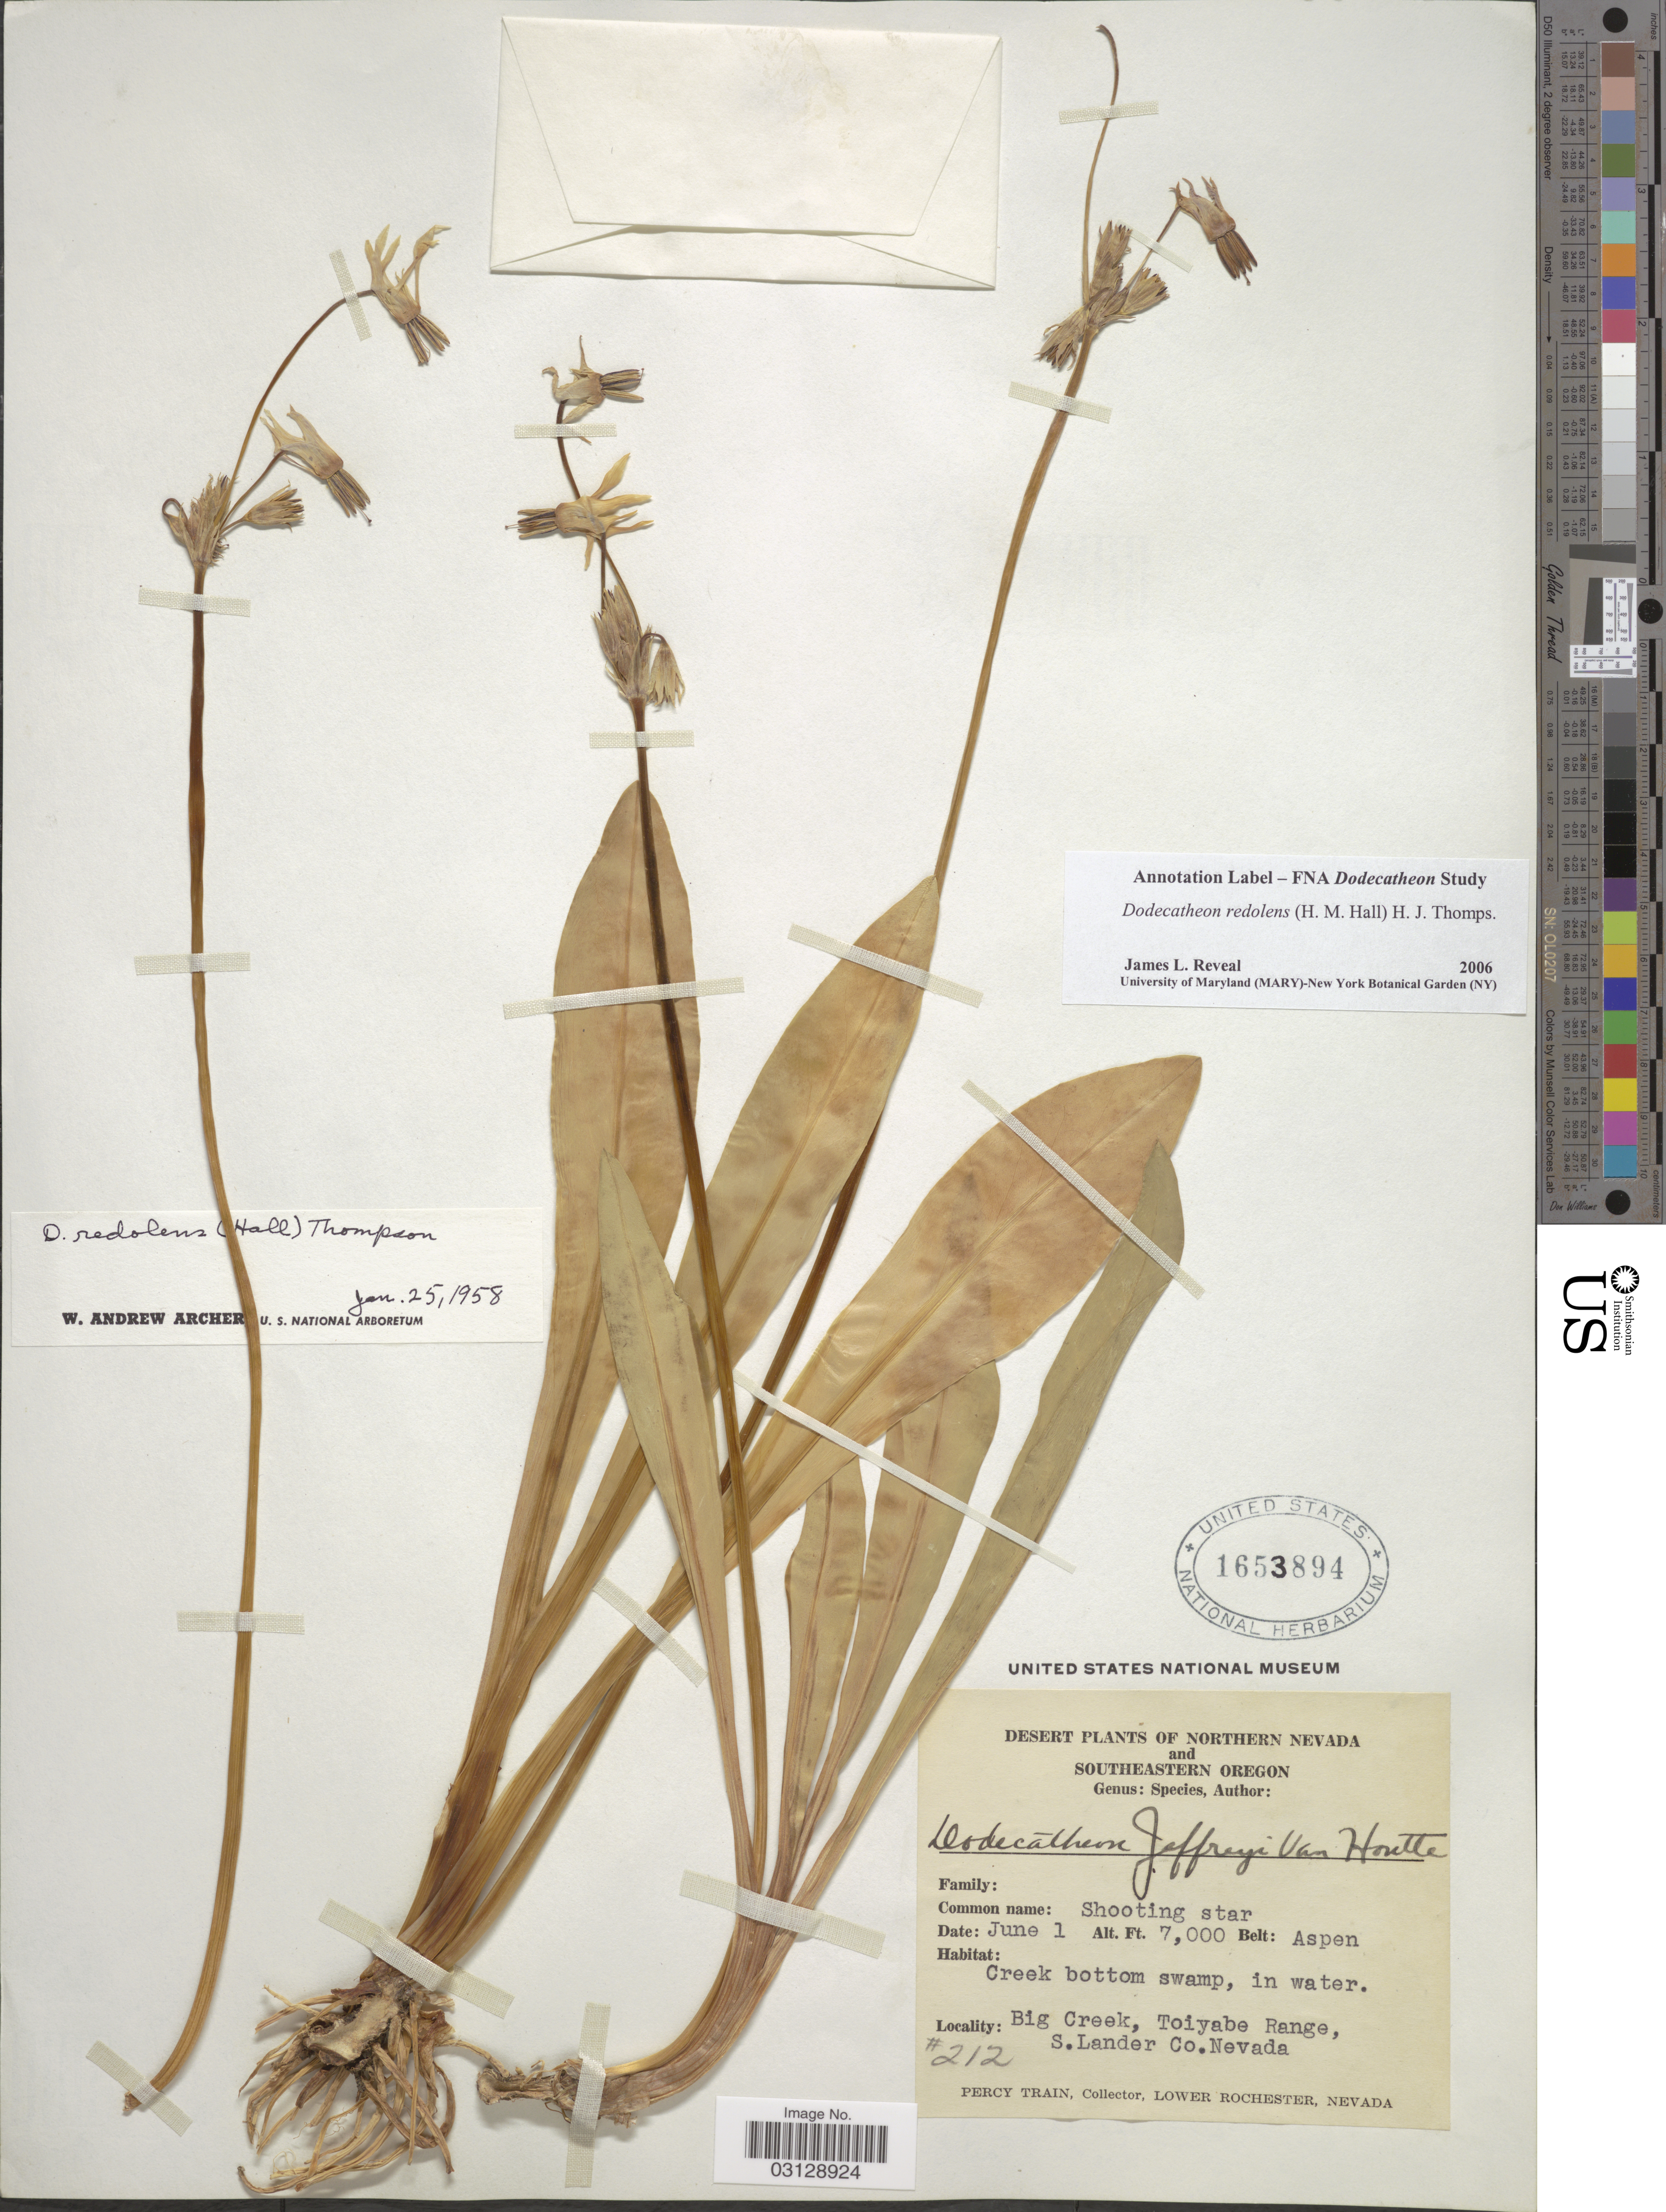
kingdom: Plantae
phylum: Tracheophyta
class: Magnoliopsida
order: Ericales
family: Primulaceae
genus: Dodecatheon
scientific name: Dodecatheon redolens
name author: (H.M. Hall) H.J. Thomps.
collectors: P. Train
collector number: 212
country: United States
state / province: Nevada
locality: Northern Nevada. Creek bottom swamp, in water. Big Creek, Toiyabe Range, S. Lander Co. Belt: Aspen.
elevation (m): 2134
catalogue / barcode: US 1653894